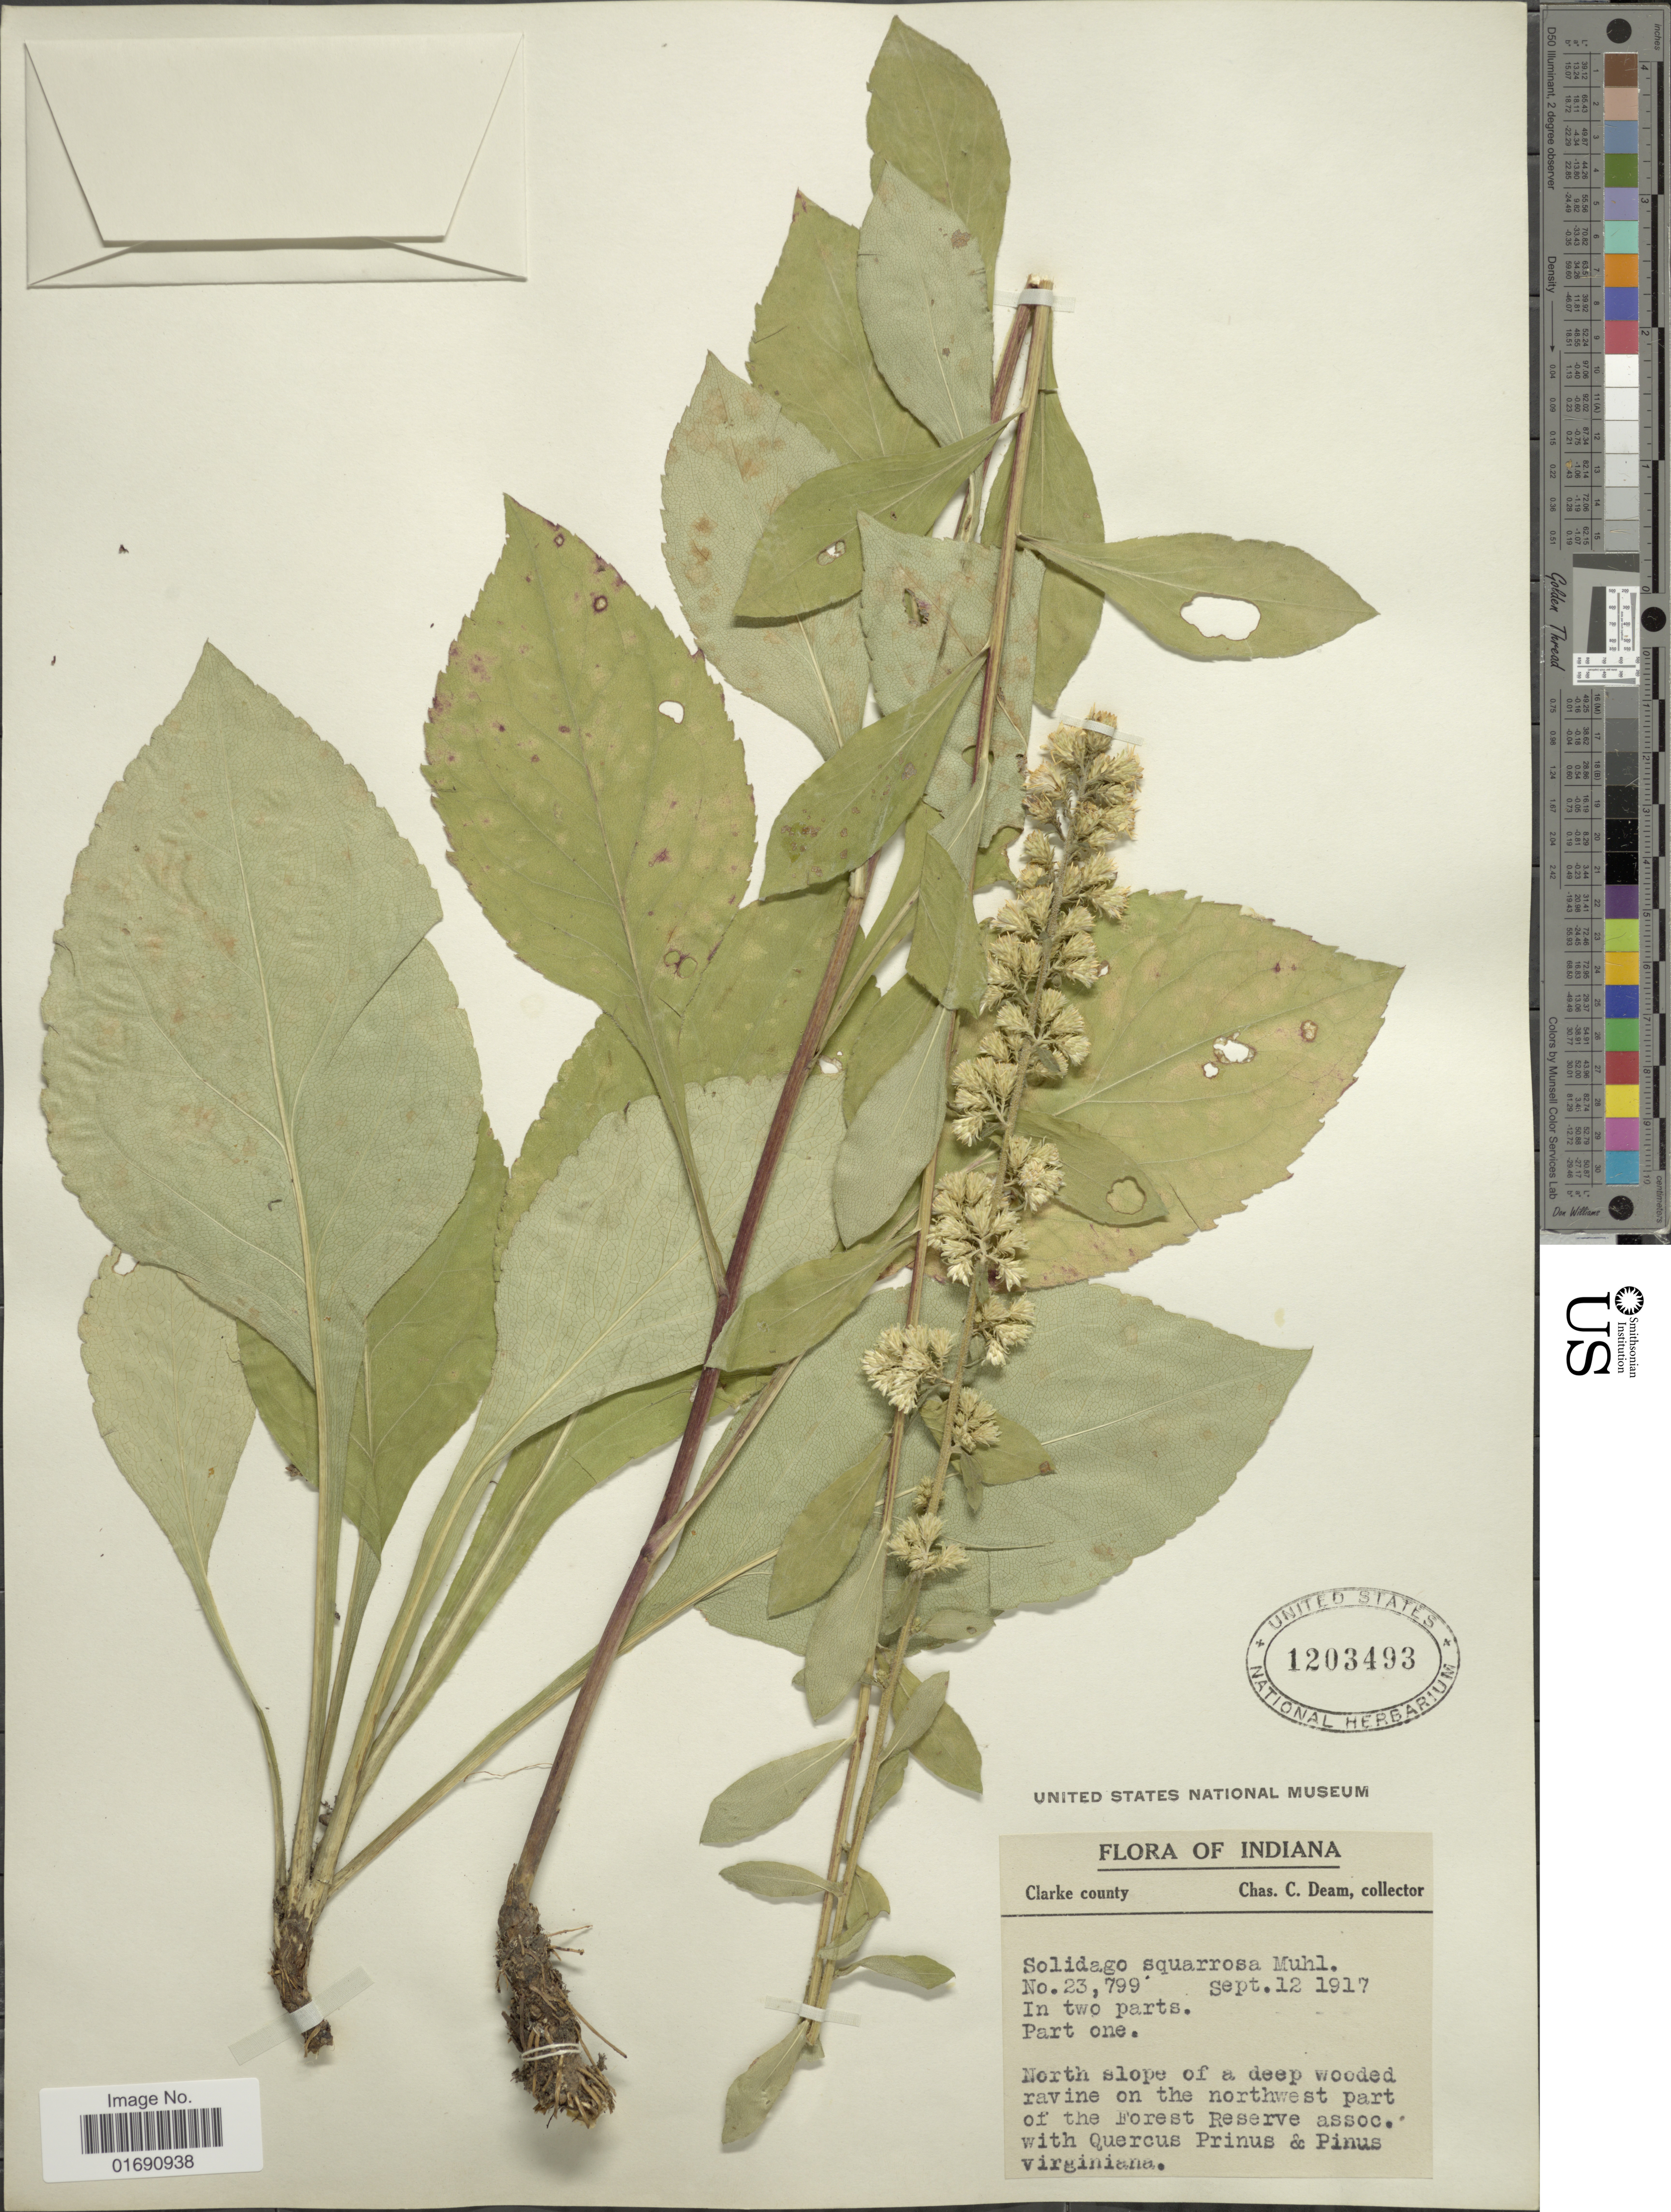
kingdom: Plantae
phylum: Tracheophyta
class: Magnoliopsida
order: Asterales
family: Asteraceae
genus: Solidago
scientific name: Solidago squarrosa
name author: Muhl.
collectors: C. C. Deam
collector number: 23799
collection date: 1917-09-12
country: United States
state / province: Indiana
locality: North slope of a deep wooded ravine on the northwest part of the Forest Reserve assoc.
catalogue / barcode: US 1203493